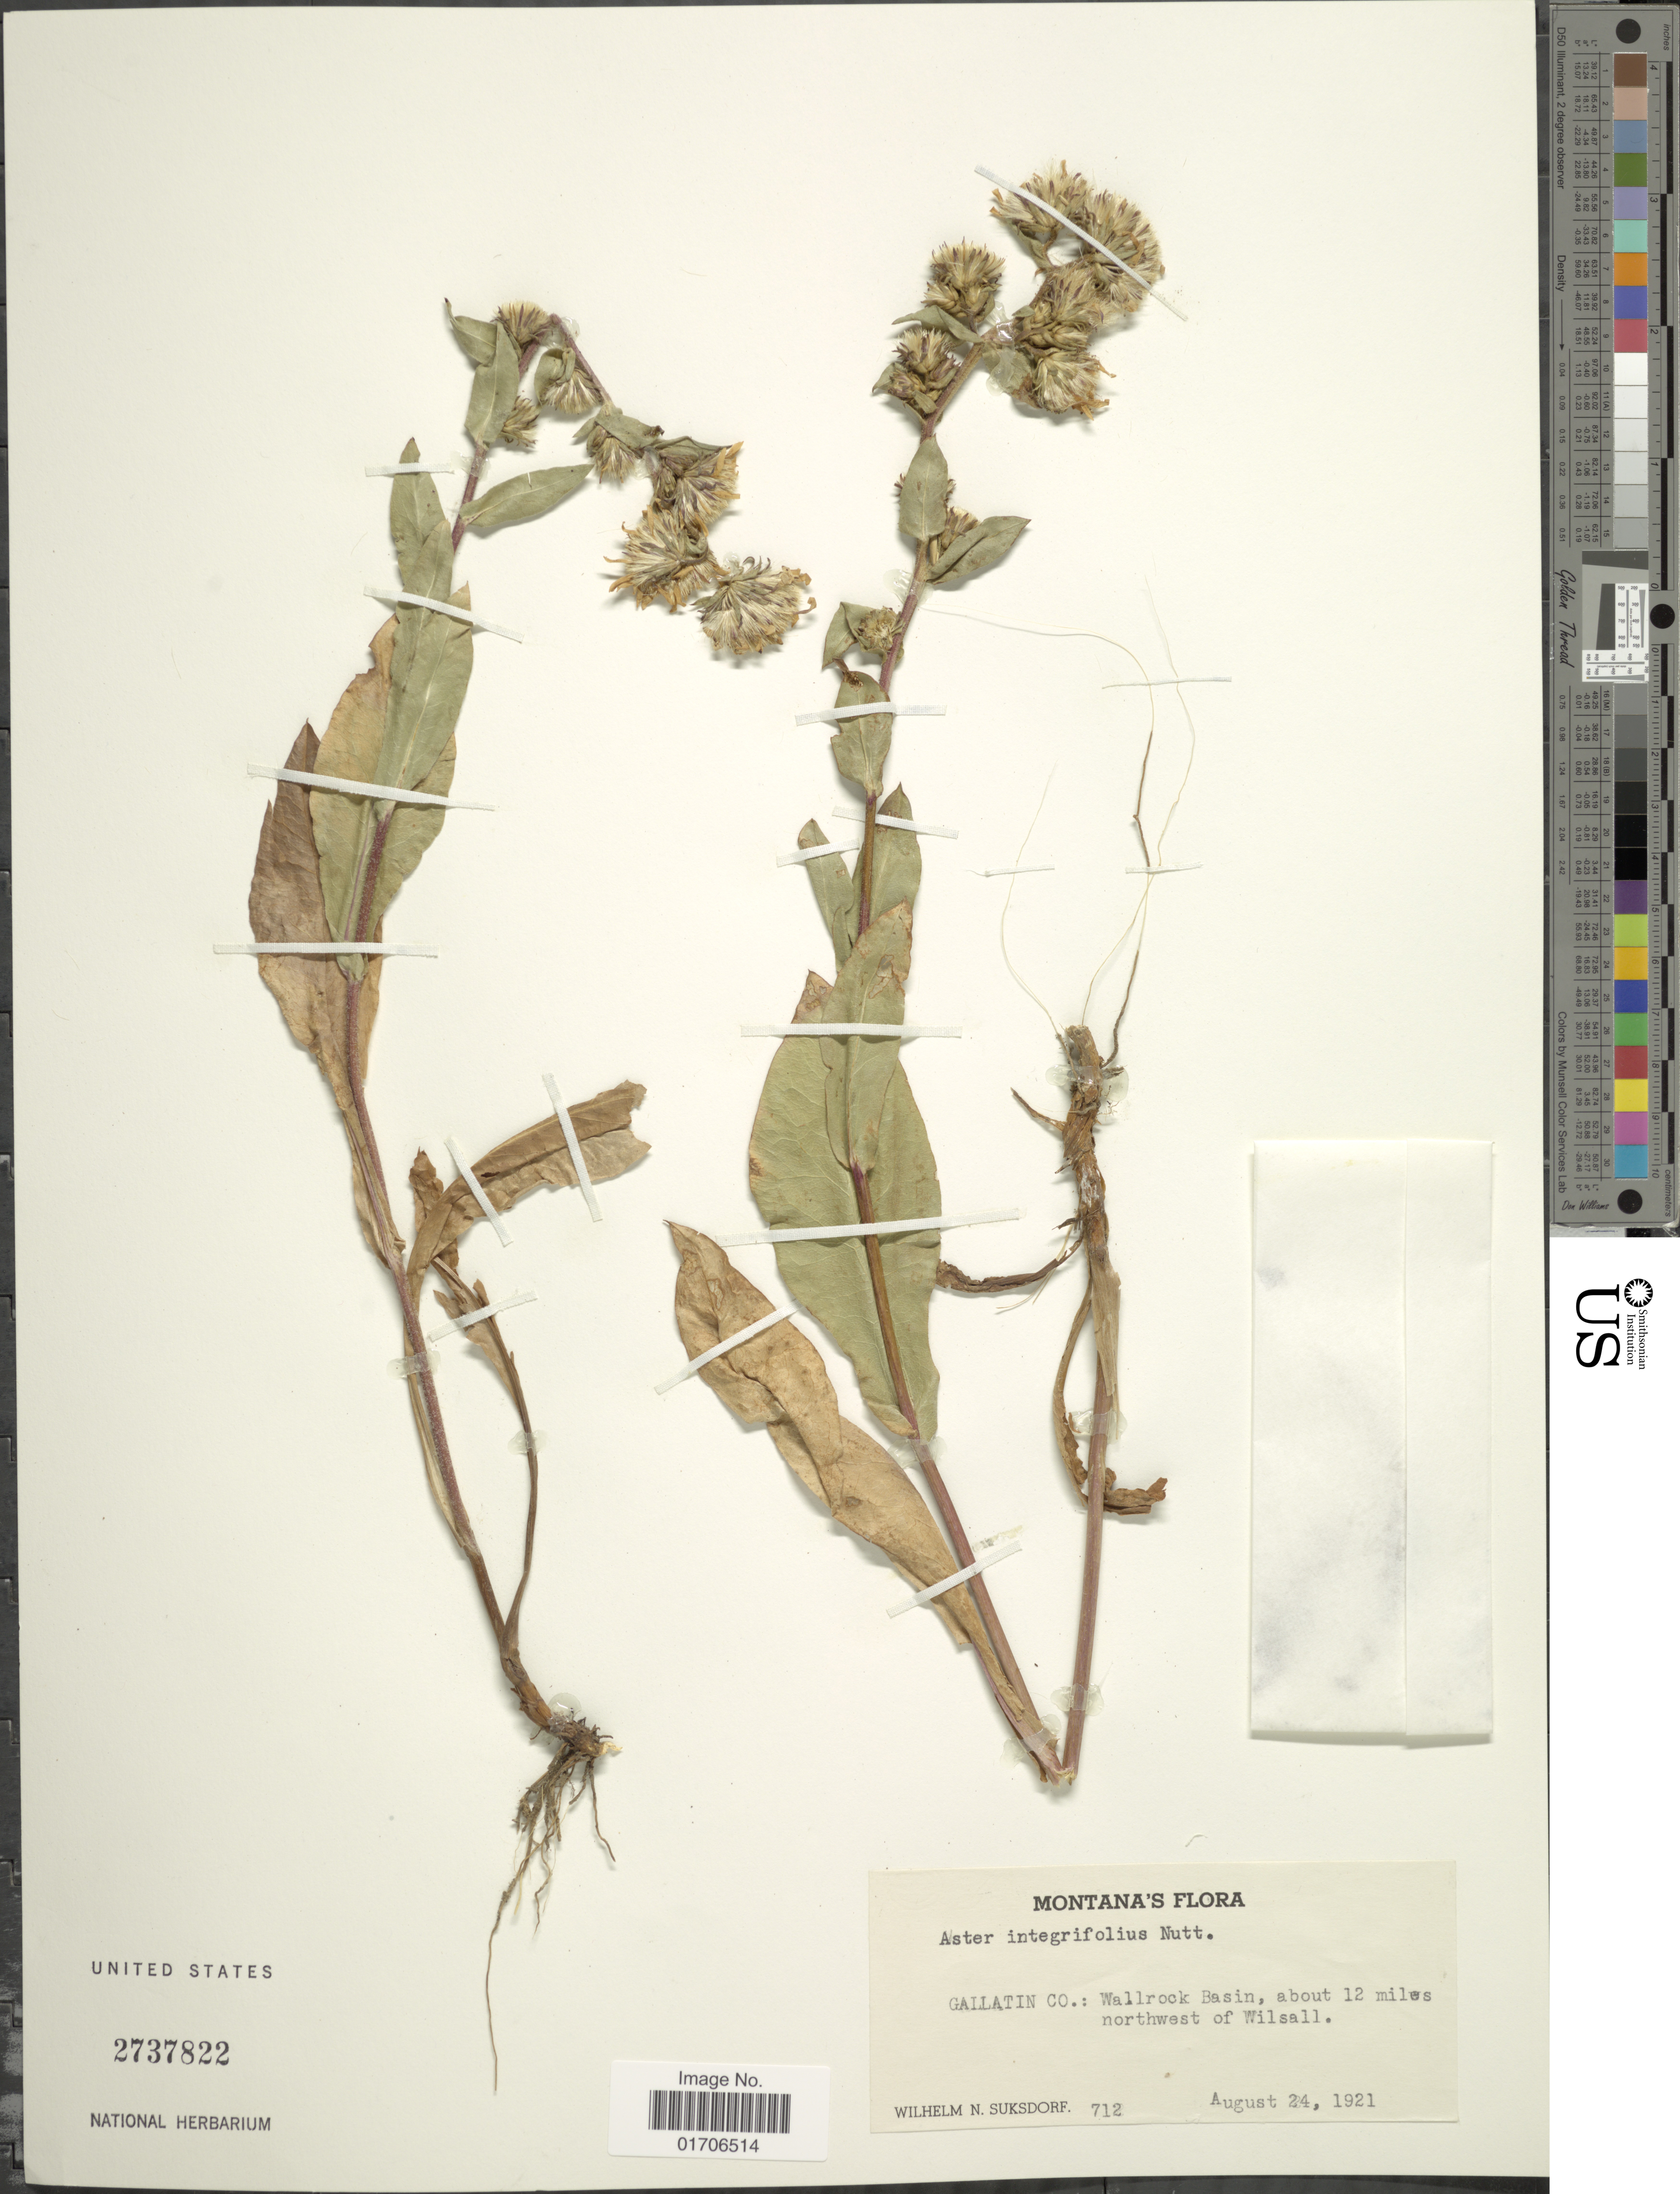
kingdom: Plantae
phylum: Tracheophyta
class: Magnoliopsida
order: Asterales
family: Asteraceae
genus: Eurybia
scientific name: Eurybia integrifolia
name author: (Nutt.) G.L. Nesom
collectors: W. N. Suksdorf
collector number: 712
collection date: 1921-08-24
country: United States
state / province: Montana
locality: Montana. Gallatin Co.: Wallrock Basin, about 12 miles northwest of Wilsall.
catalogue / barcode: US 2737822